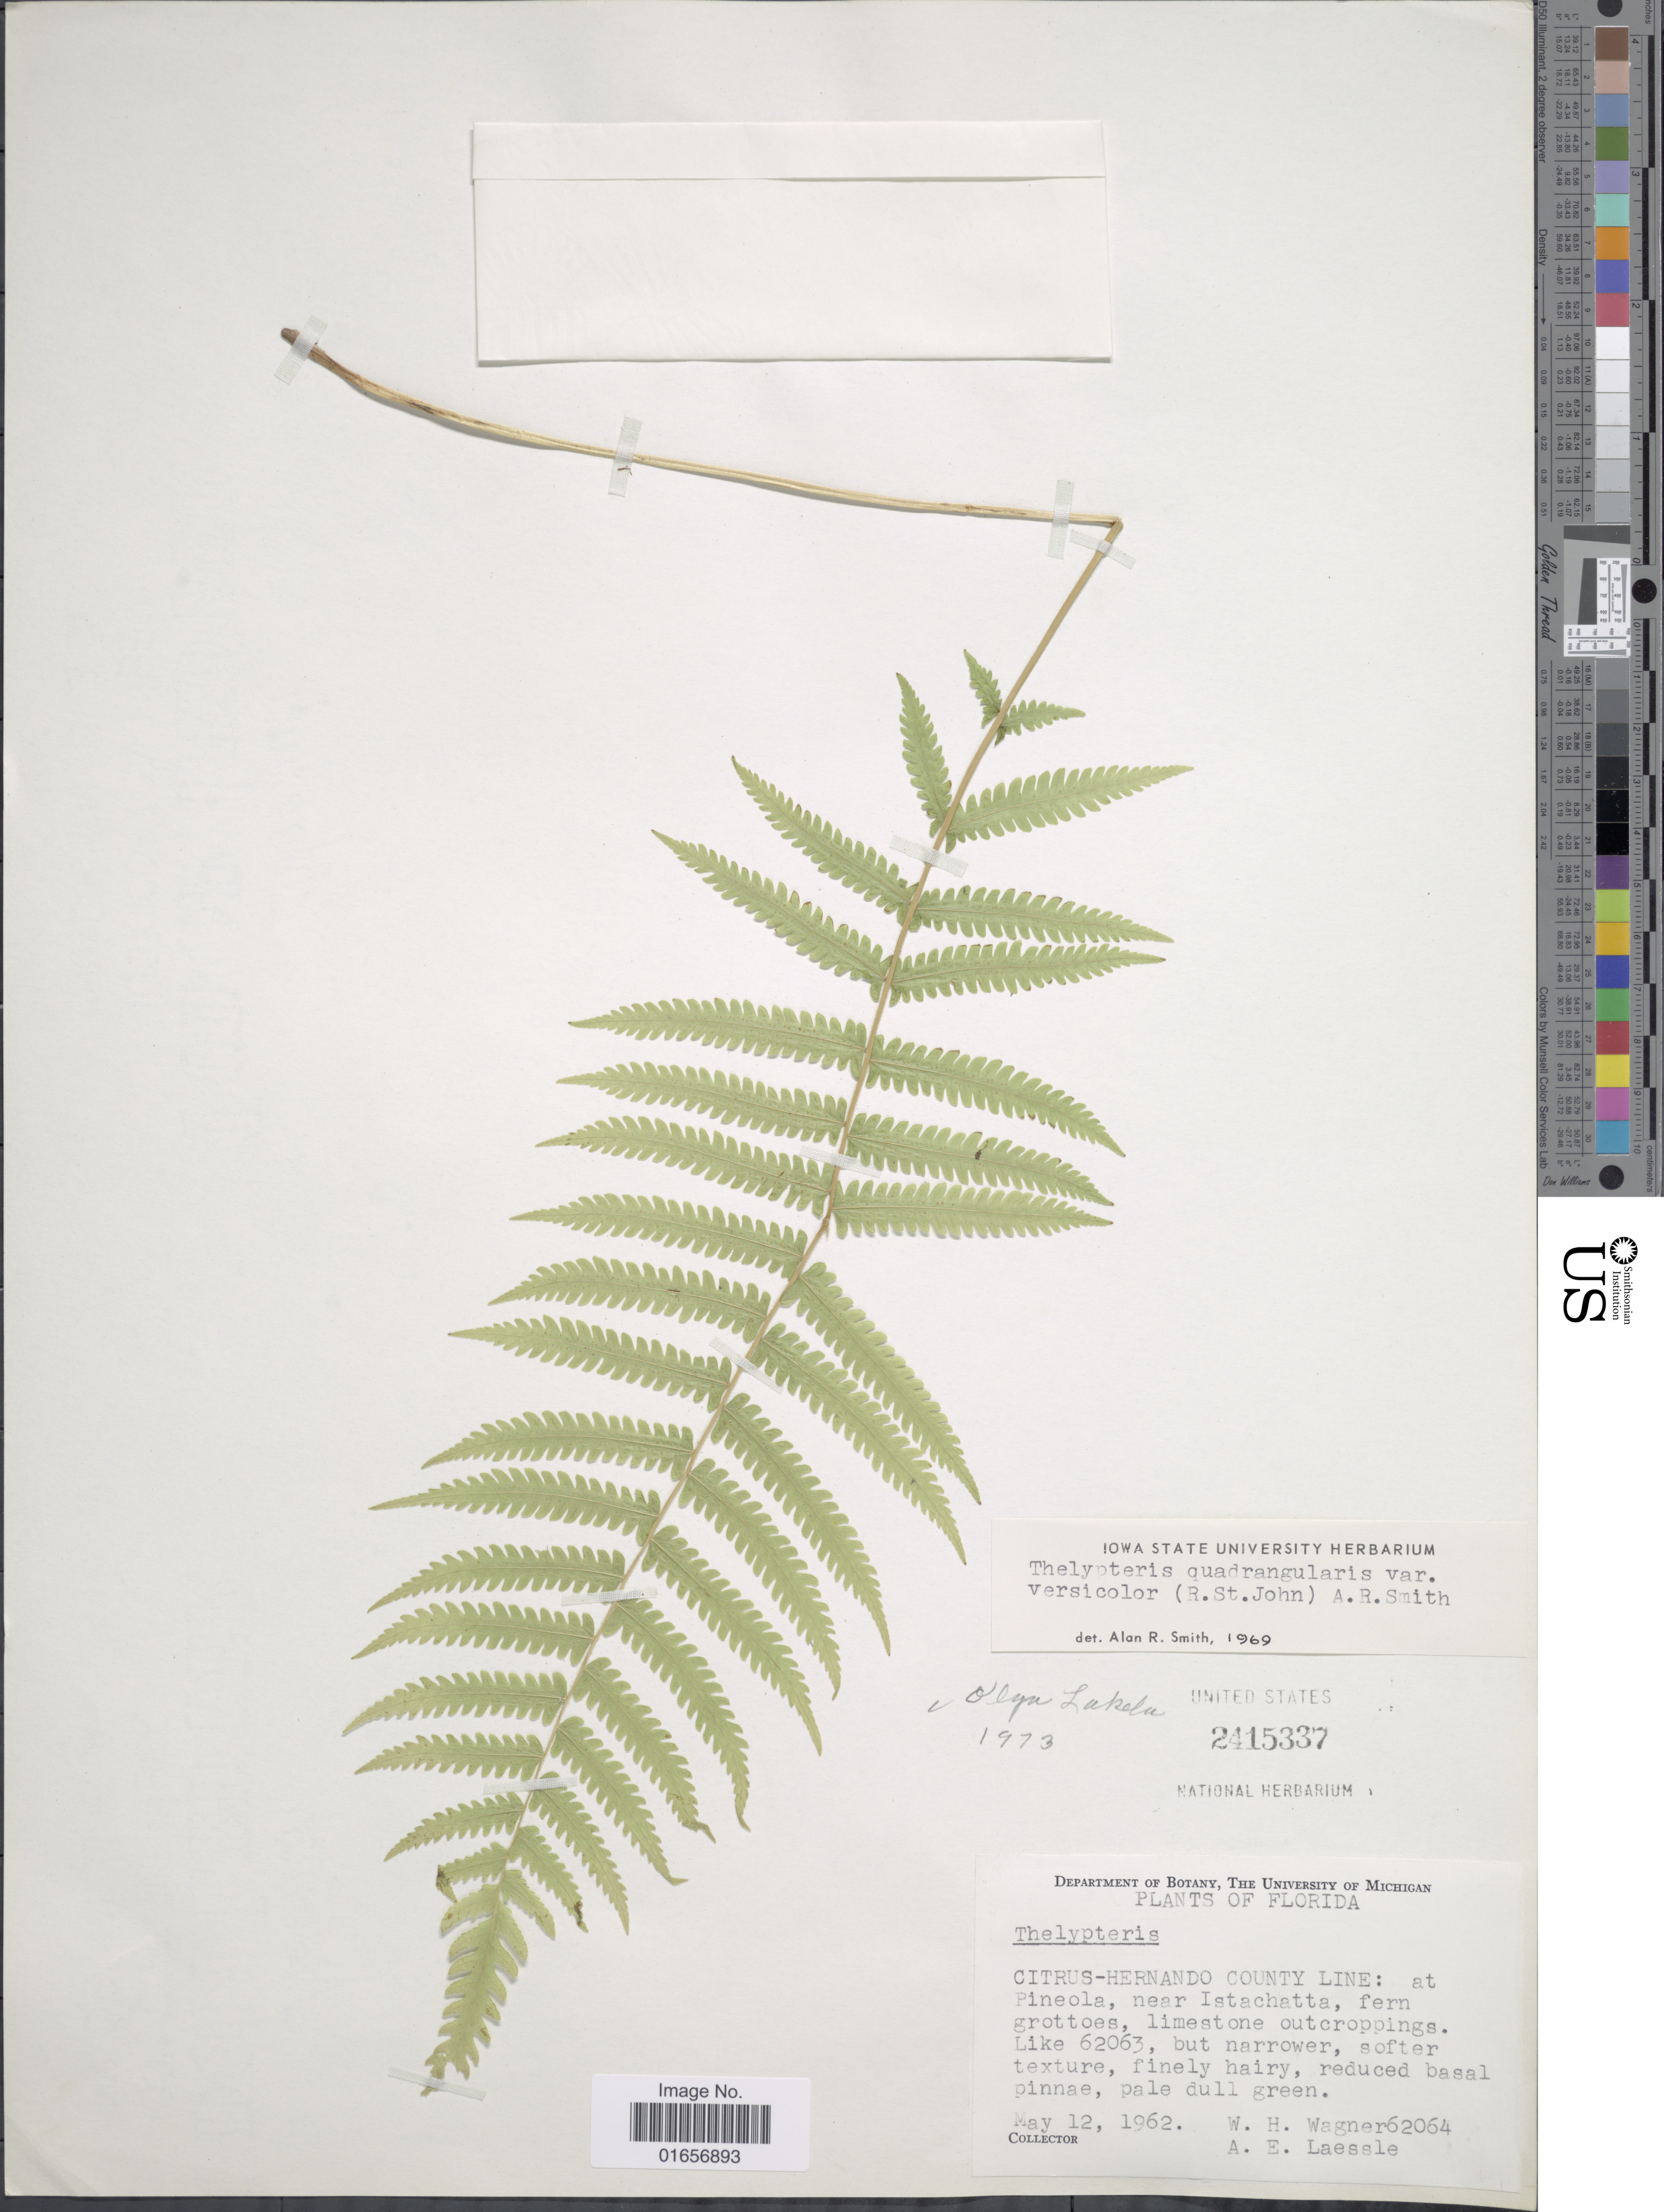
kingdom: Plantae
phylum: Tracheophyta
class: Polypodiopsida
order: Polypodiales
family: Thelypteridaceae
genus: Christella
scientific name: Christella hispidula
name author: (Decne.) Holttum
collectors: W. H. Wagner & A. Laessle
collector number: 62064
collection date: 1962-05-12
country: United States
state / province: Florida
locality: Citrus- Hernando County Line: at Pineaola, near Istachatta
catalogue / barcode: US 2415337